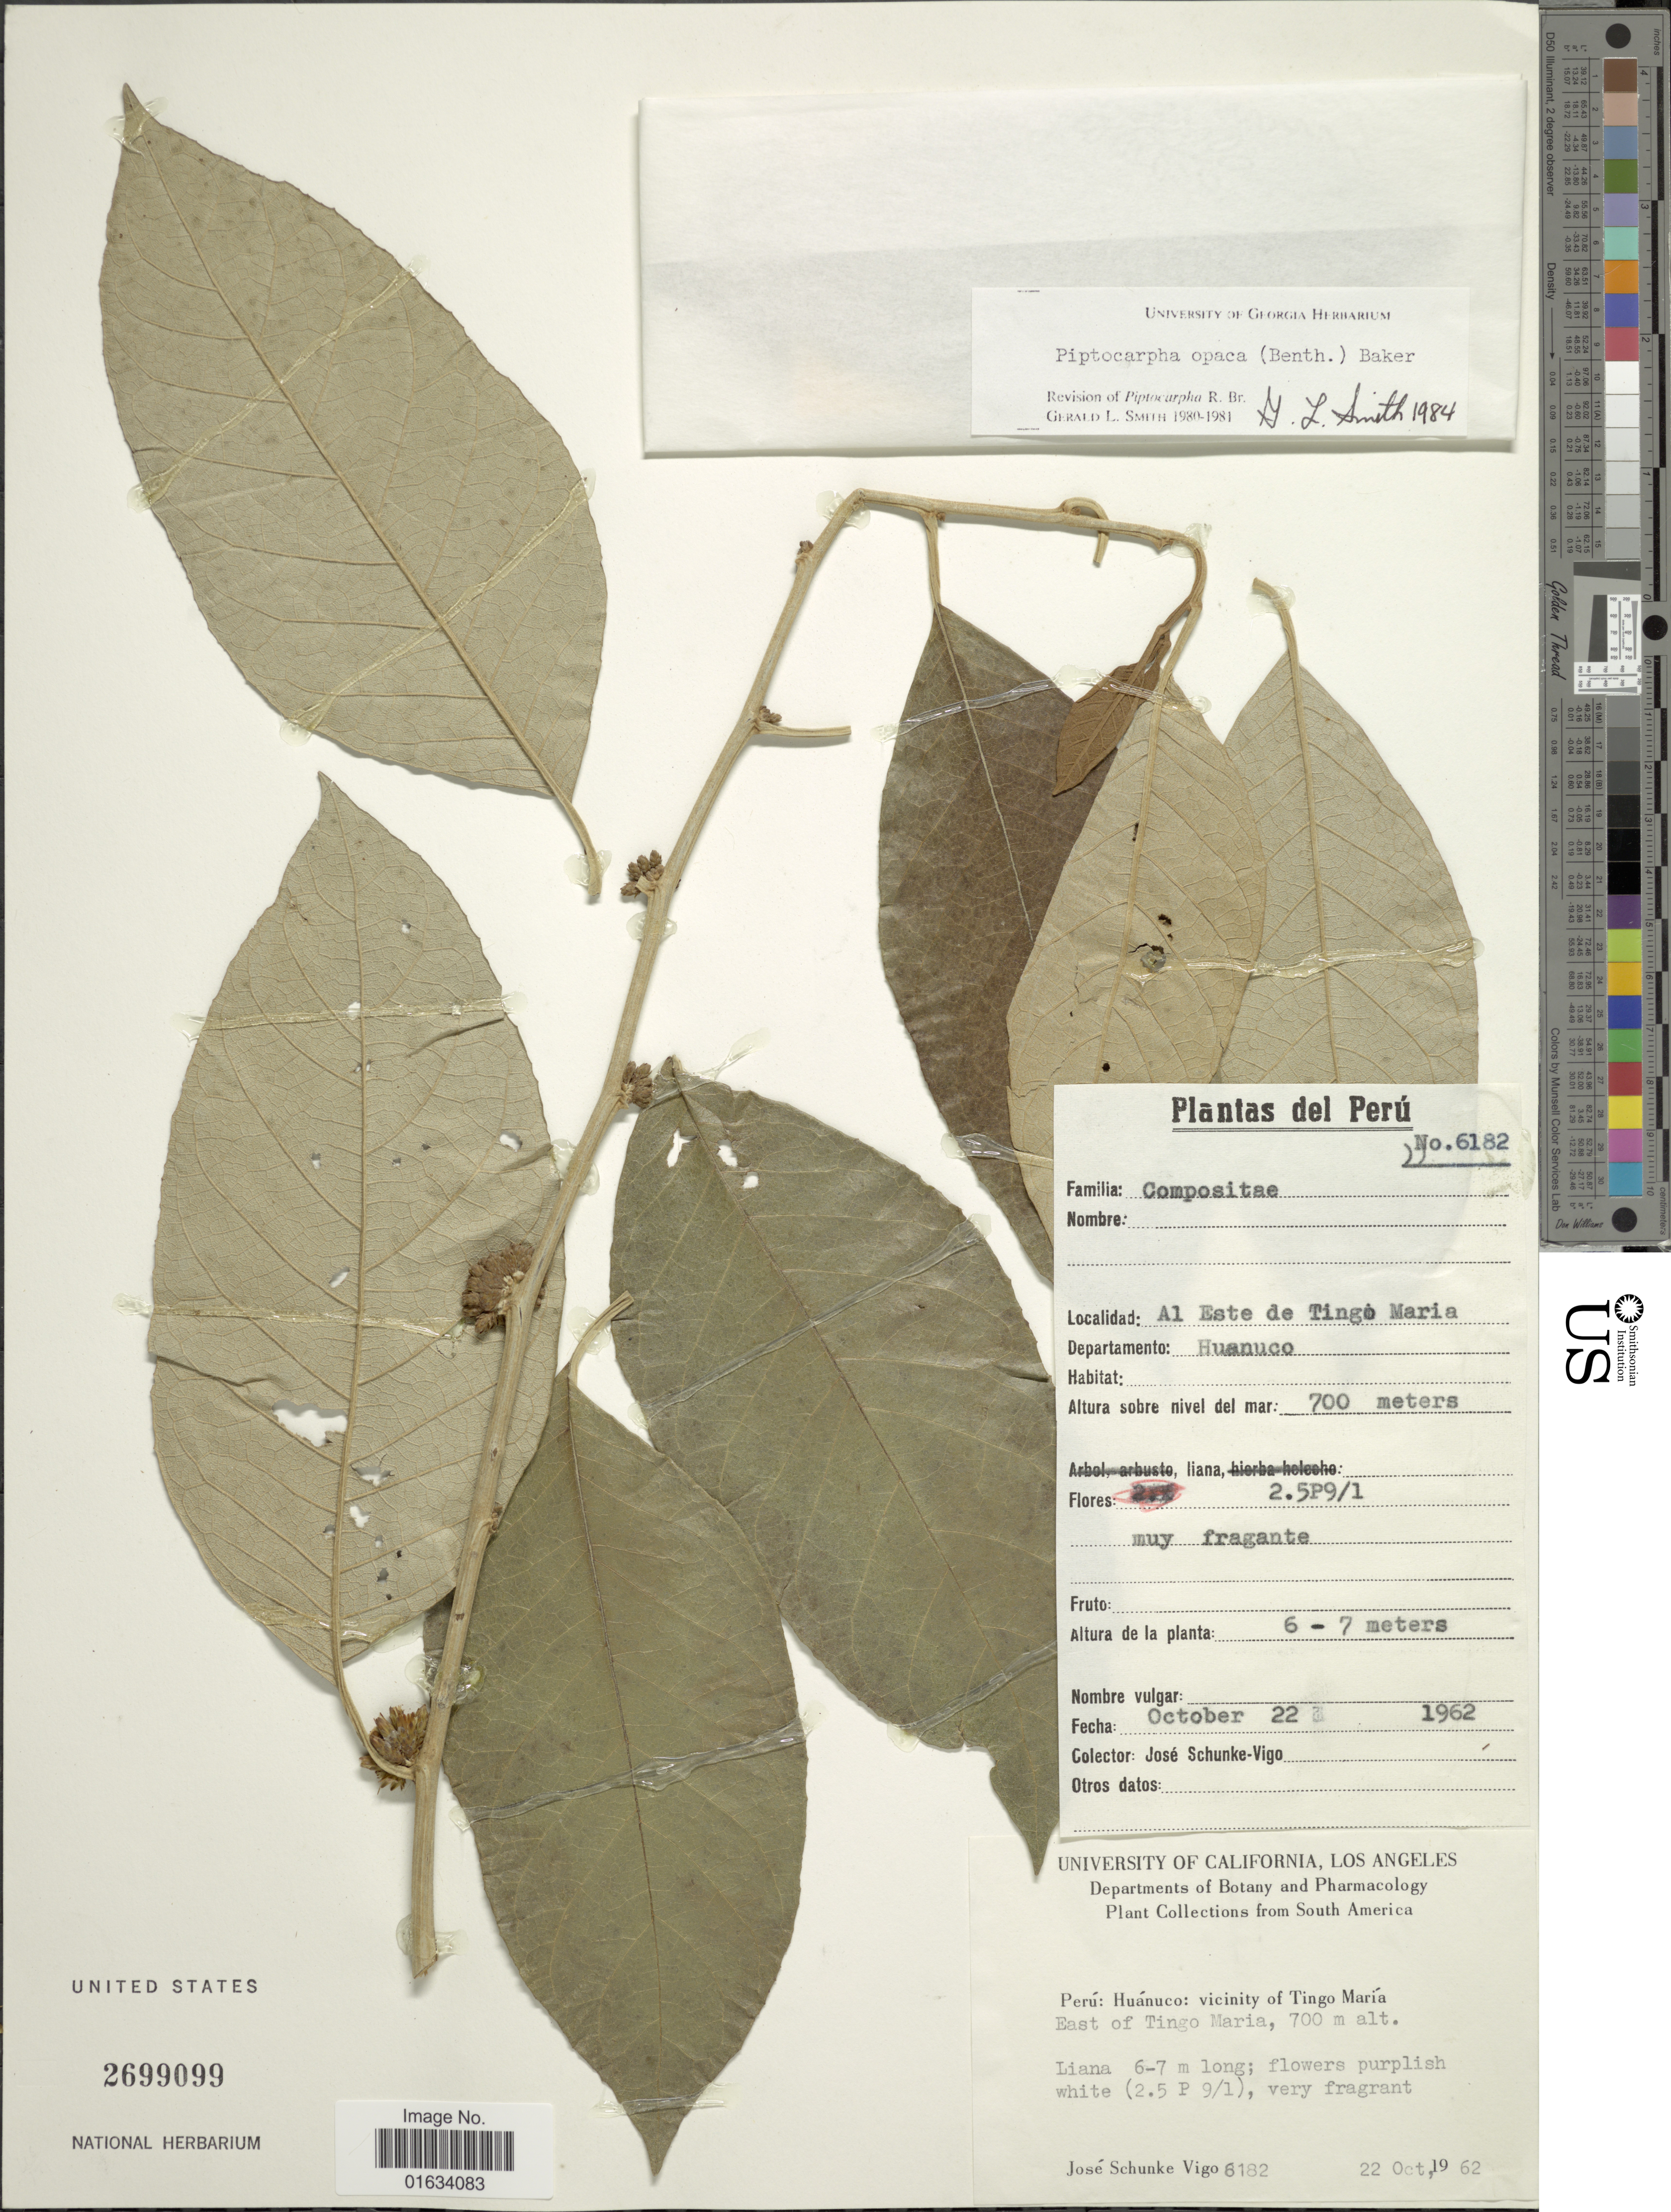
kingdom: Plantae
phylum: Tracheophyta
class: Magnoliopsida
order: Asterales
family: Asteraceae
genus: Piptocarpha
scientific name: Piptocarpha opaca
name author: (Benth.) Baker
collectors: J. Schunke Vigo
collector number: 6182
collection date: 1962-10-22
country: Peru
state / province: Huánuco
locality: Peru: Huánuco: vicinity of Tingo Maria. East of Tingo Maria. Al Este de Tingo Maria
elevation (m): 700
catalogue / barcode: US 2699099